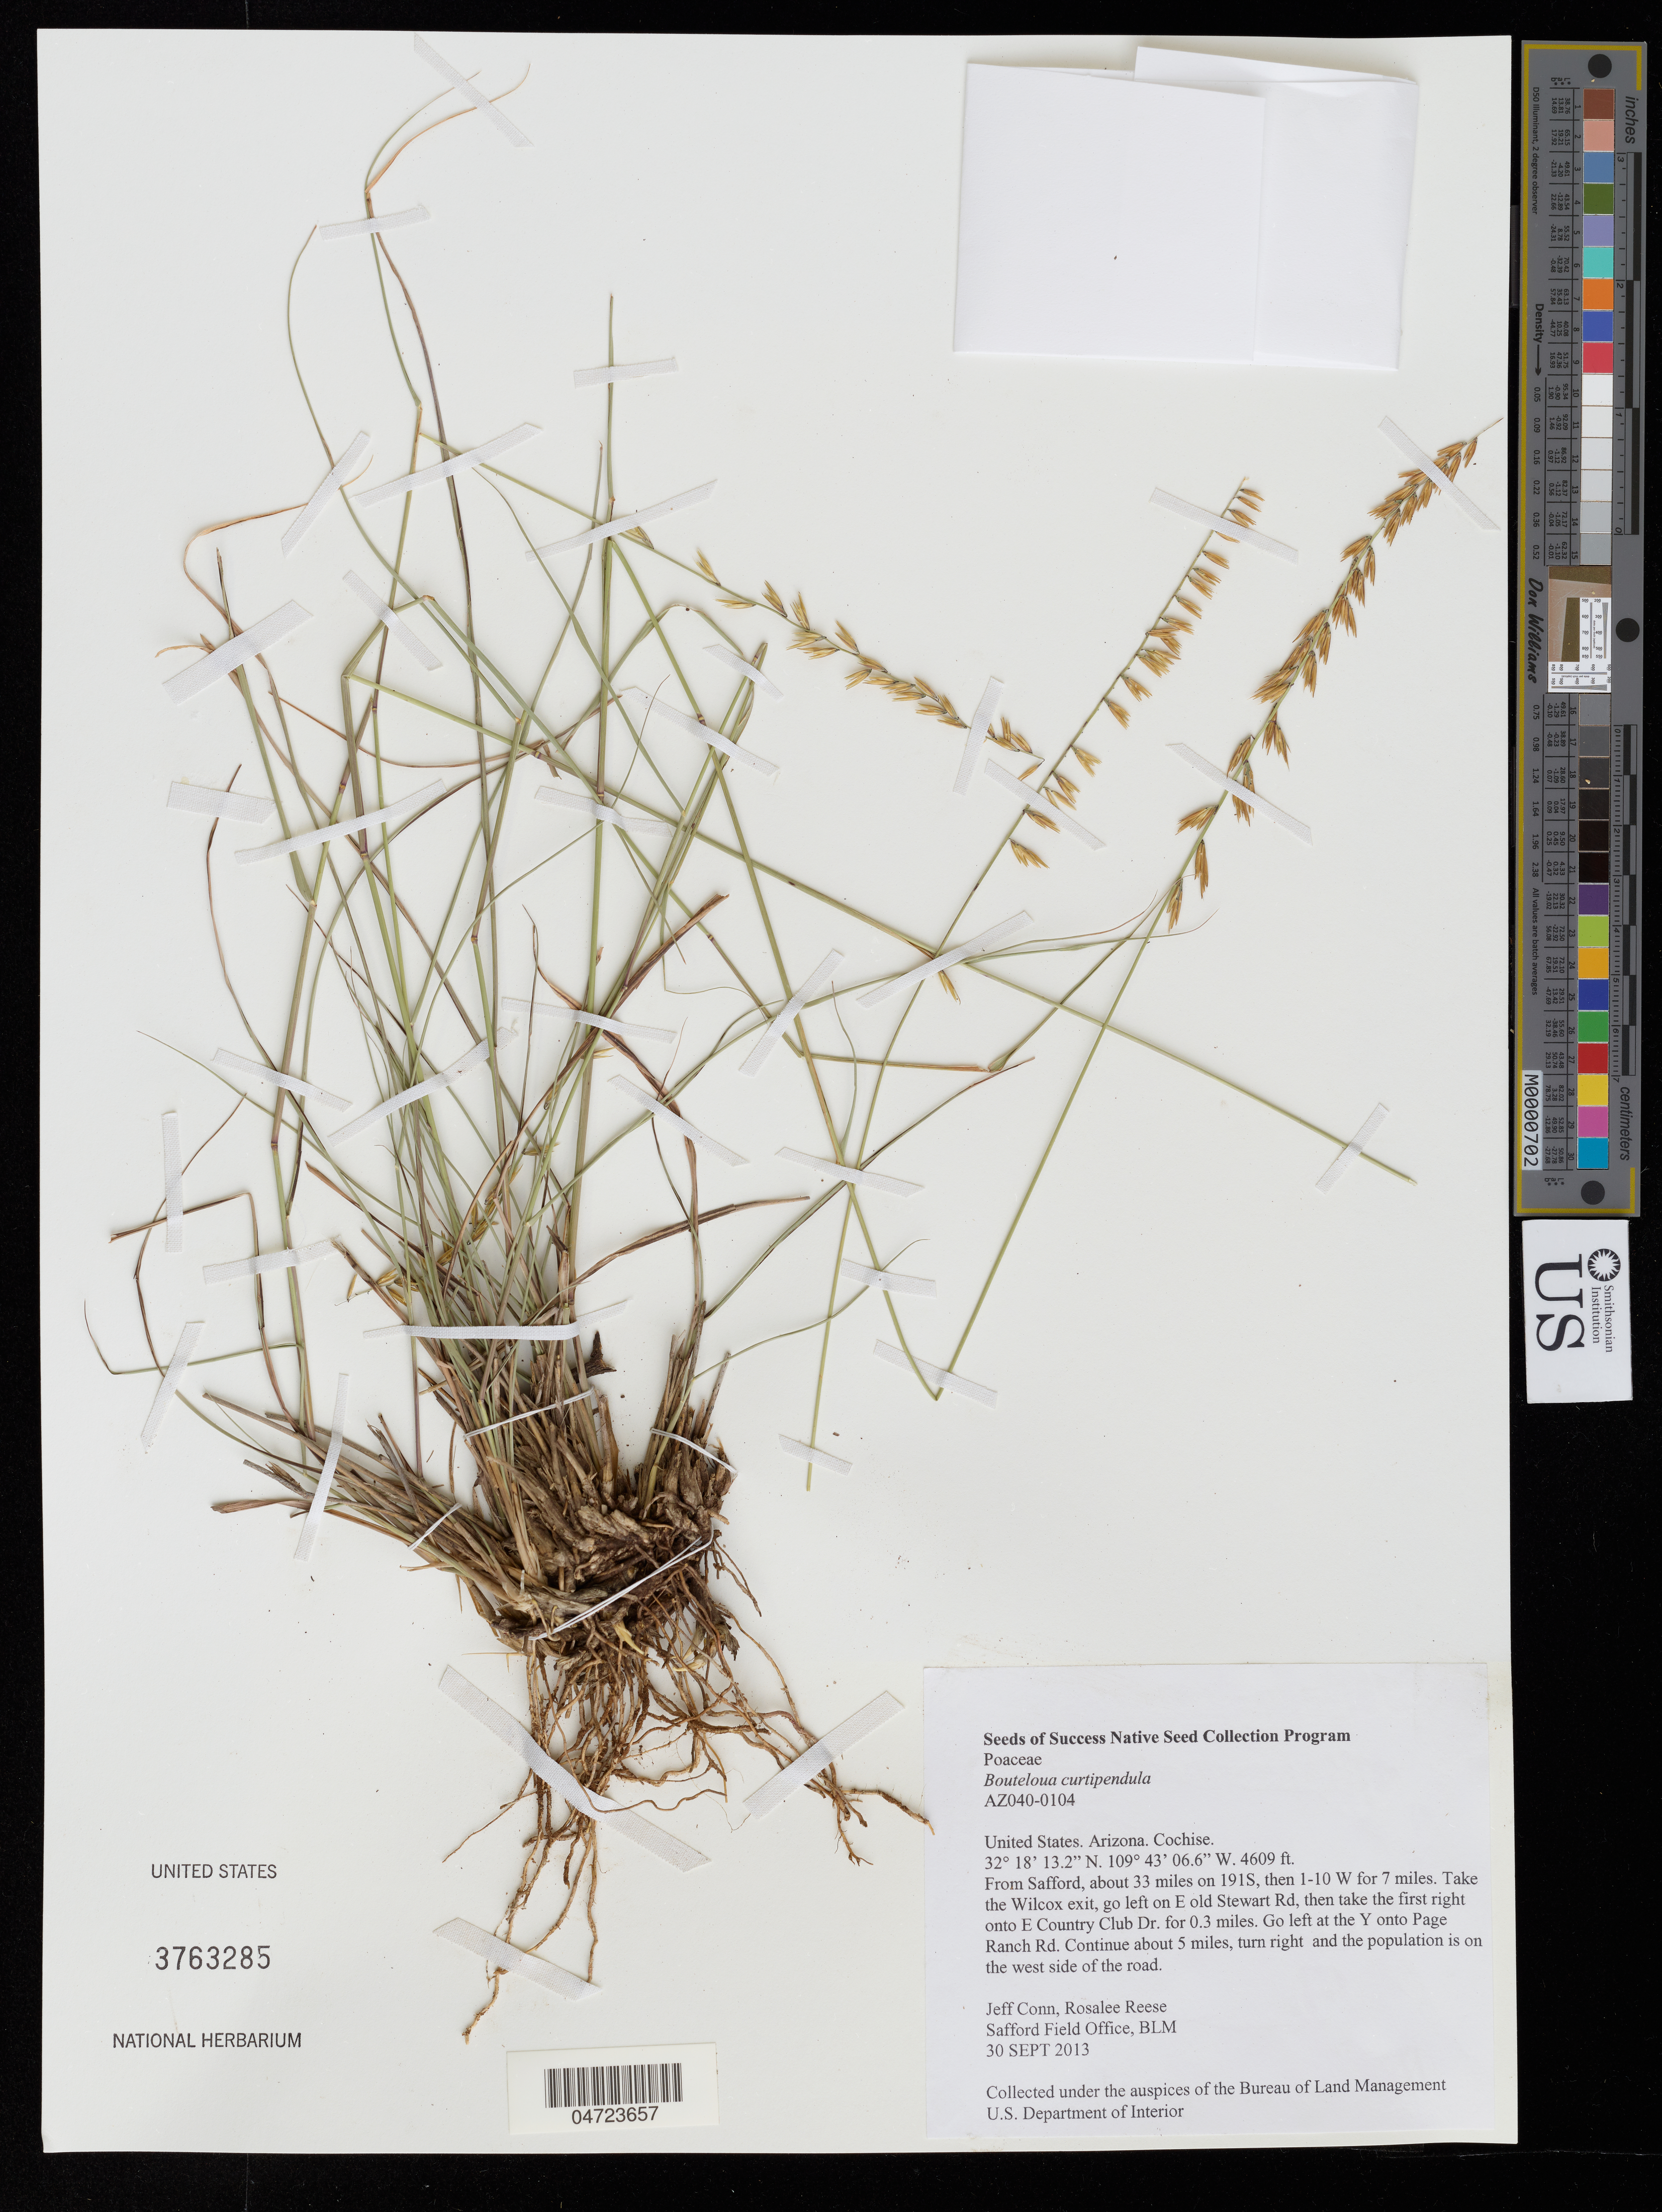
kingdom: Plantae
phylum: Tracheophyta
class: Liliopsida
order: Poales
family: Poaceae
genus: Bouteloua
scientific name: Bouteloua curtipendula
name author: (Michx.) Torr.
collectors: J. Conn & R. Reese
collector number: AZ040-0104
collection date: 2013-09-30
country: United States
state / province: Arizona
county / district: Cochise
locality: Cochise. From Safford, about 33 miles on 191S, then 1-10 W for 7 miles. Take the Wilcox exit, go left on E old Stewart Rd, then take the first right onto E Country Club Dr. for 0.3 miles. Go left at the Y onto Page Ranch Rd. Continue about 5 miles, turn right and the population is on the west side of the road.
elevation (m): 1405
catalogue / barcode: US 3763285